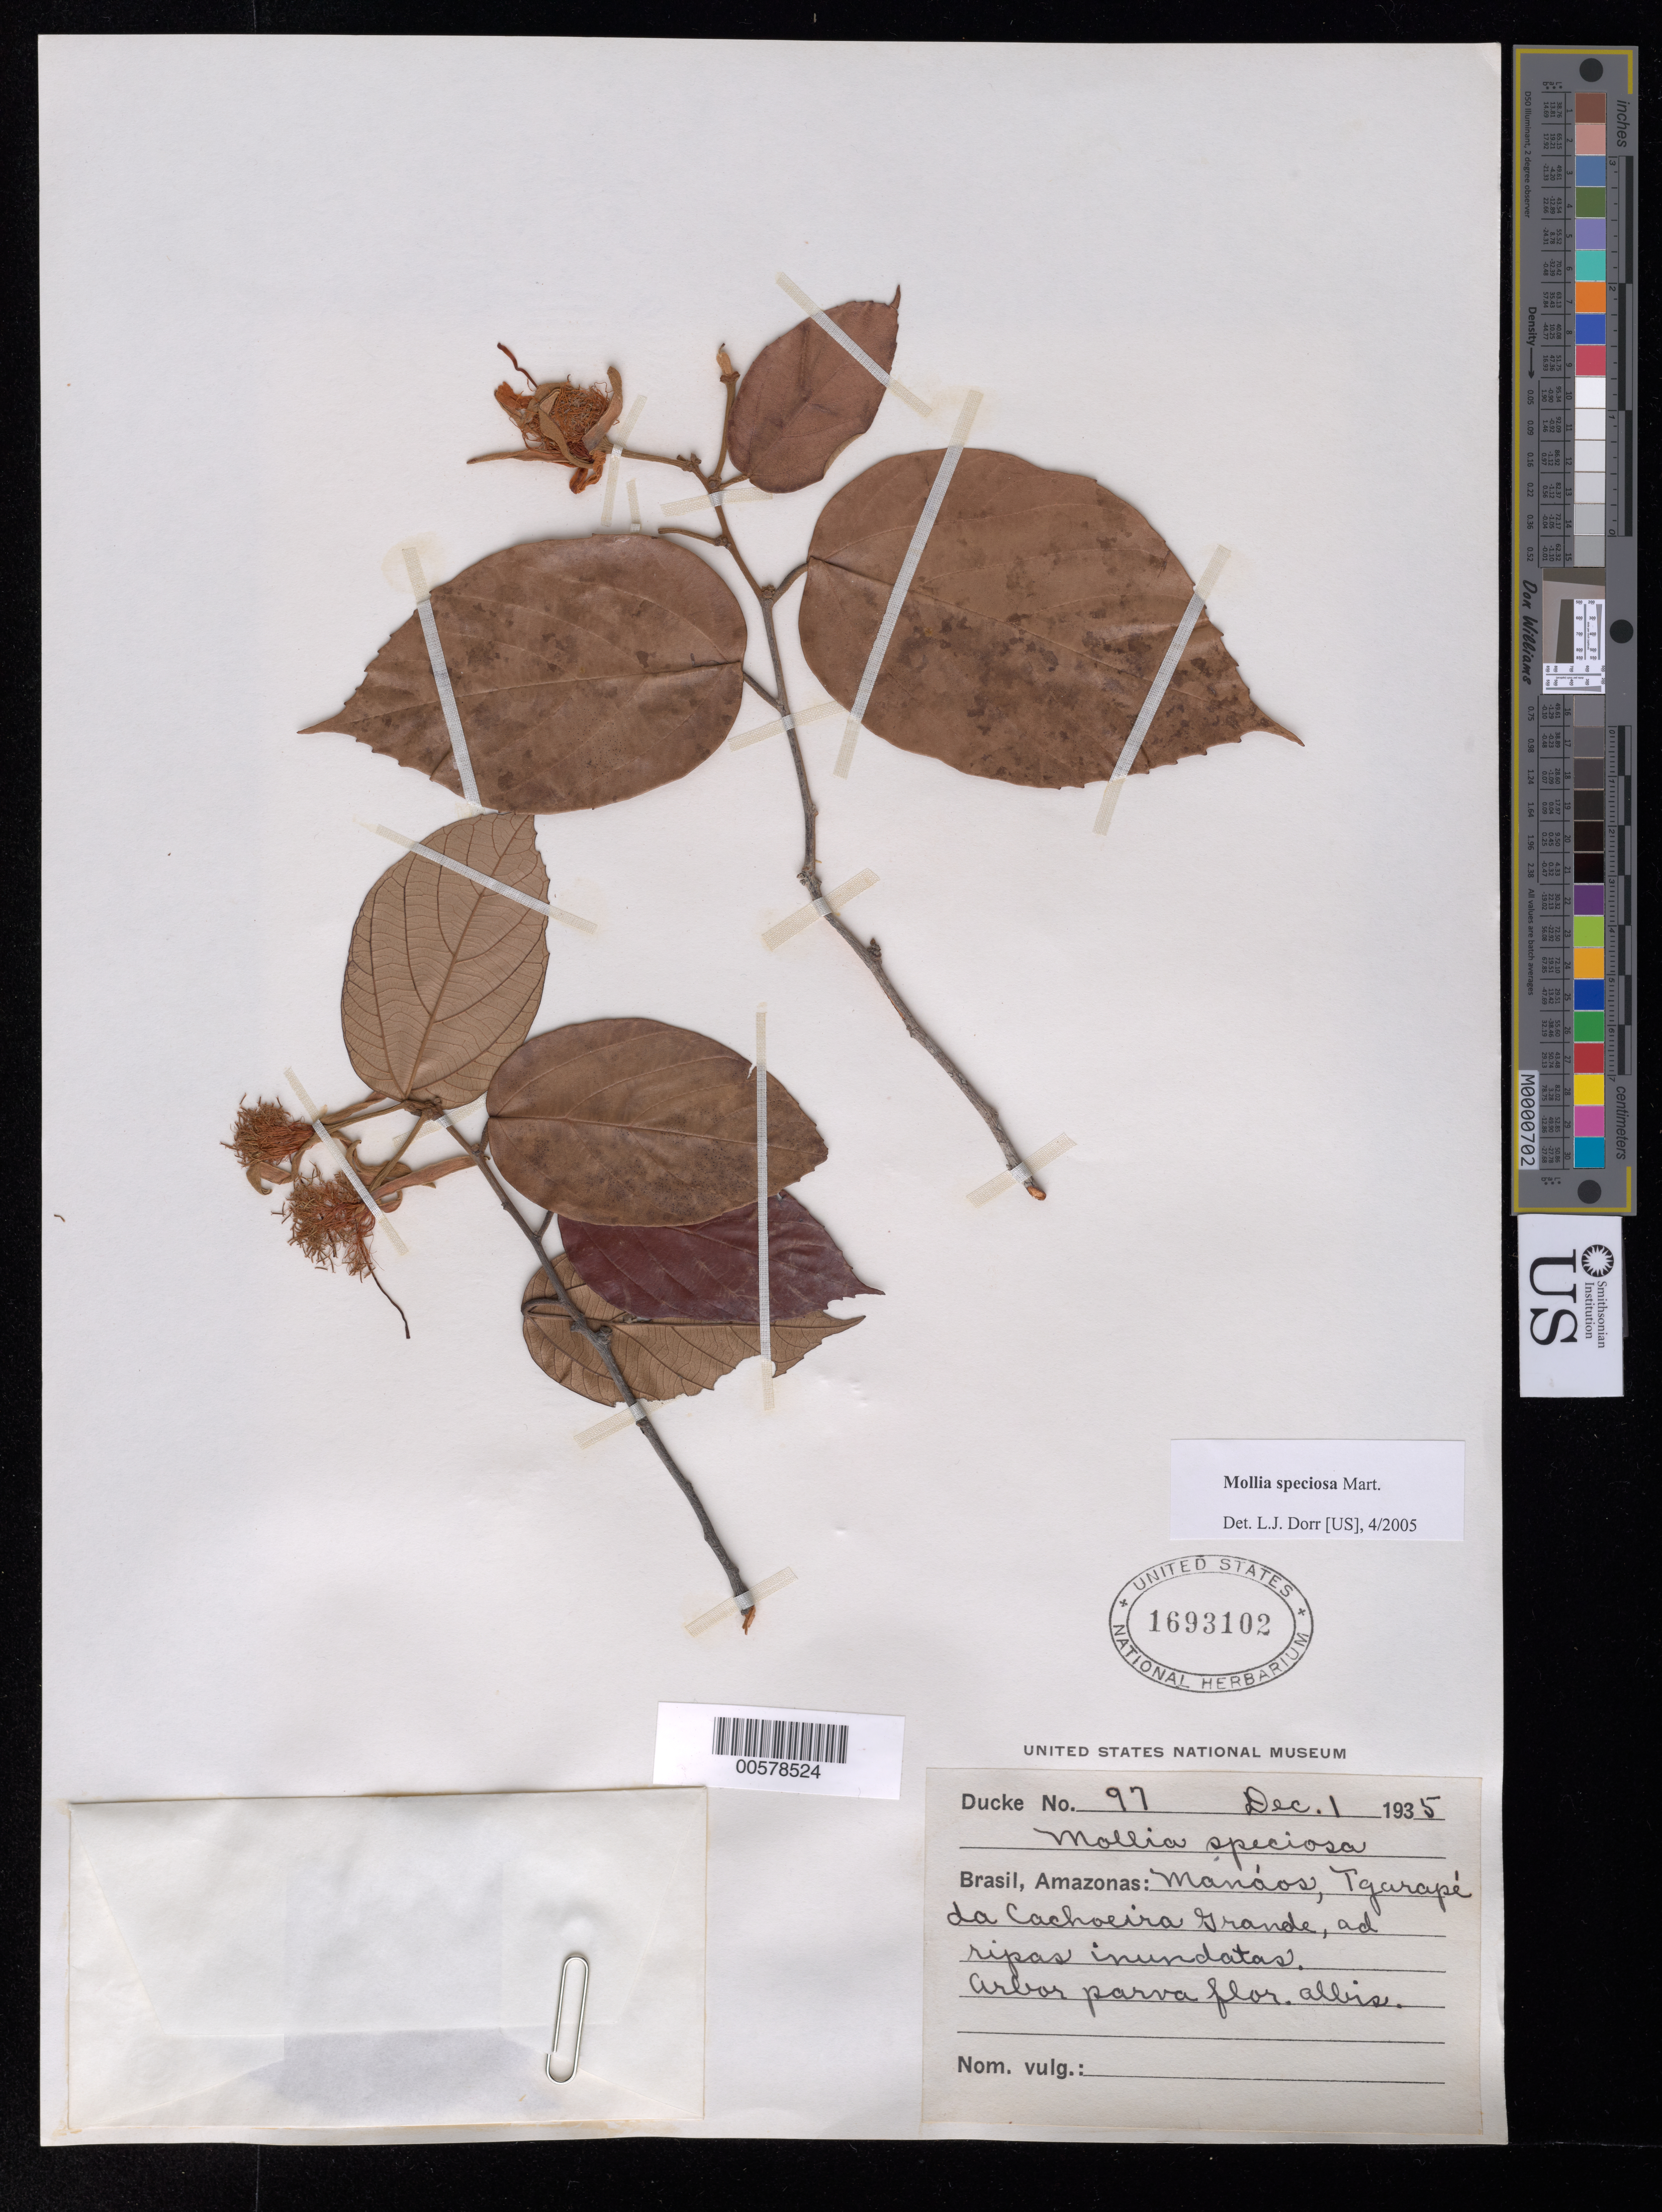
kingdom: Plantae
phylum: Tracheophyta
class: Magnoliopsida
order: Malvales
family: Malvaceae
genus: Mollia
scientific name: Mollia speciosa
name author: Mart.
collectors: A. Ducke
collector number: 97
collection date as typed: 01 Dec 1935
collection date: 1935-12-01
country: Brazil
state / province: Amazonas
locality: Manáos, Tgarapé da Cachoeira Grande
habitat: Ad ripas inundatas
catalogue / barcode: US 1693102